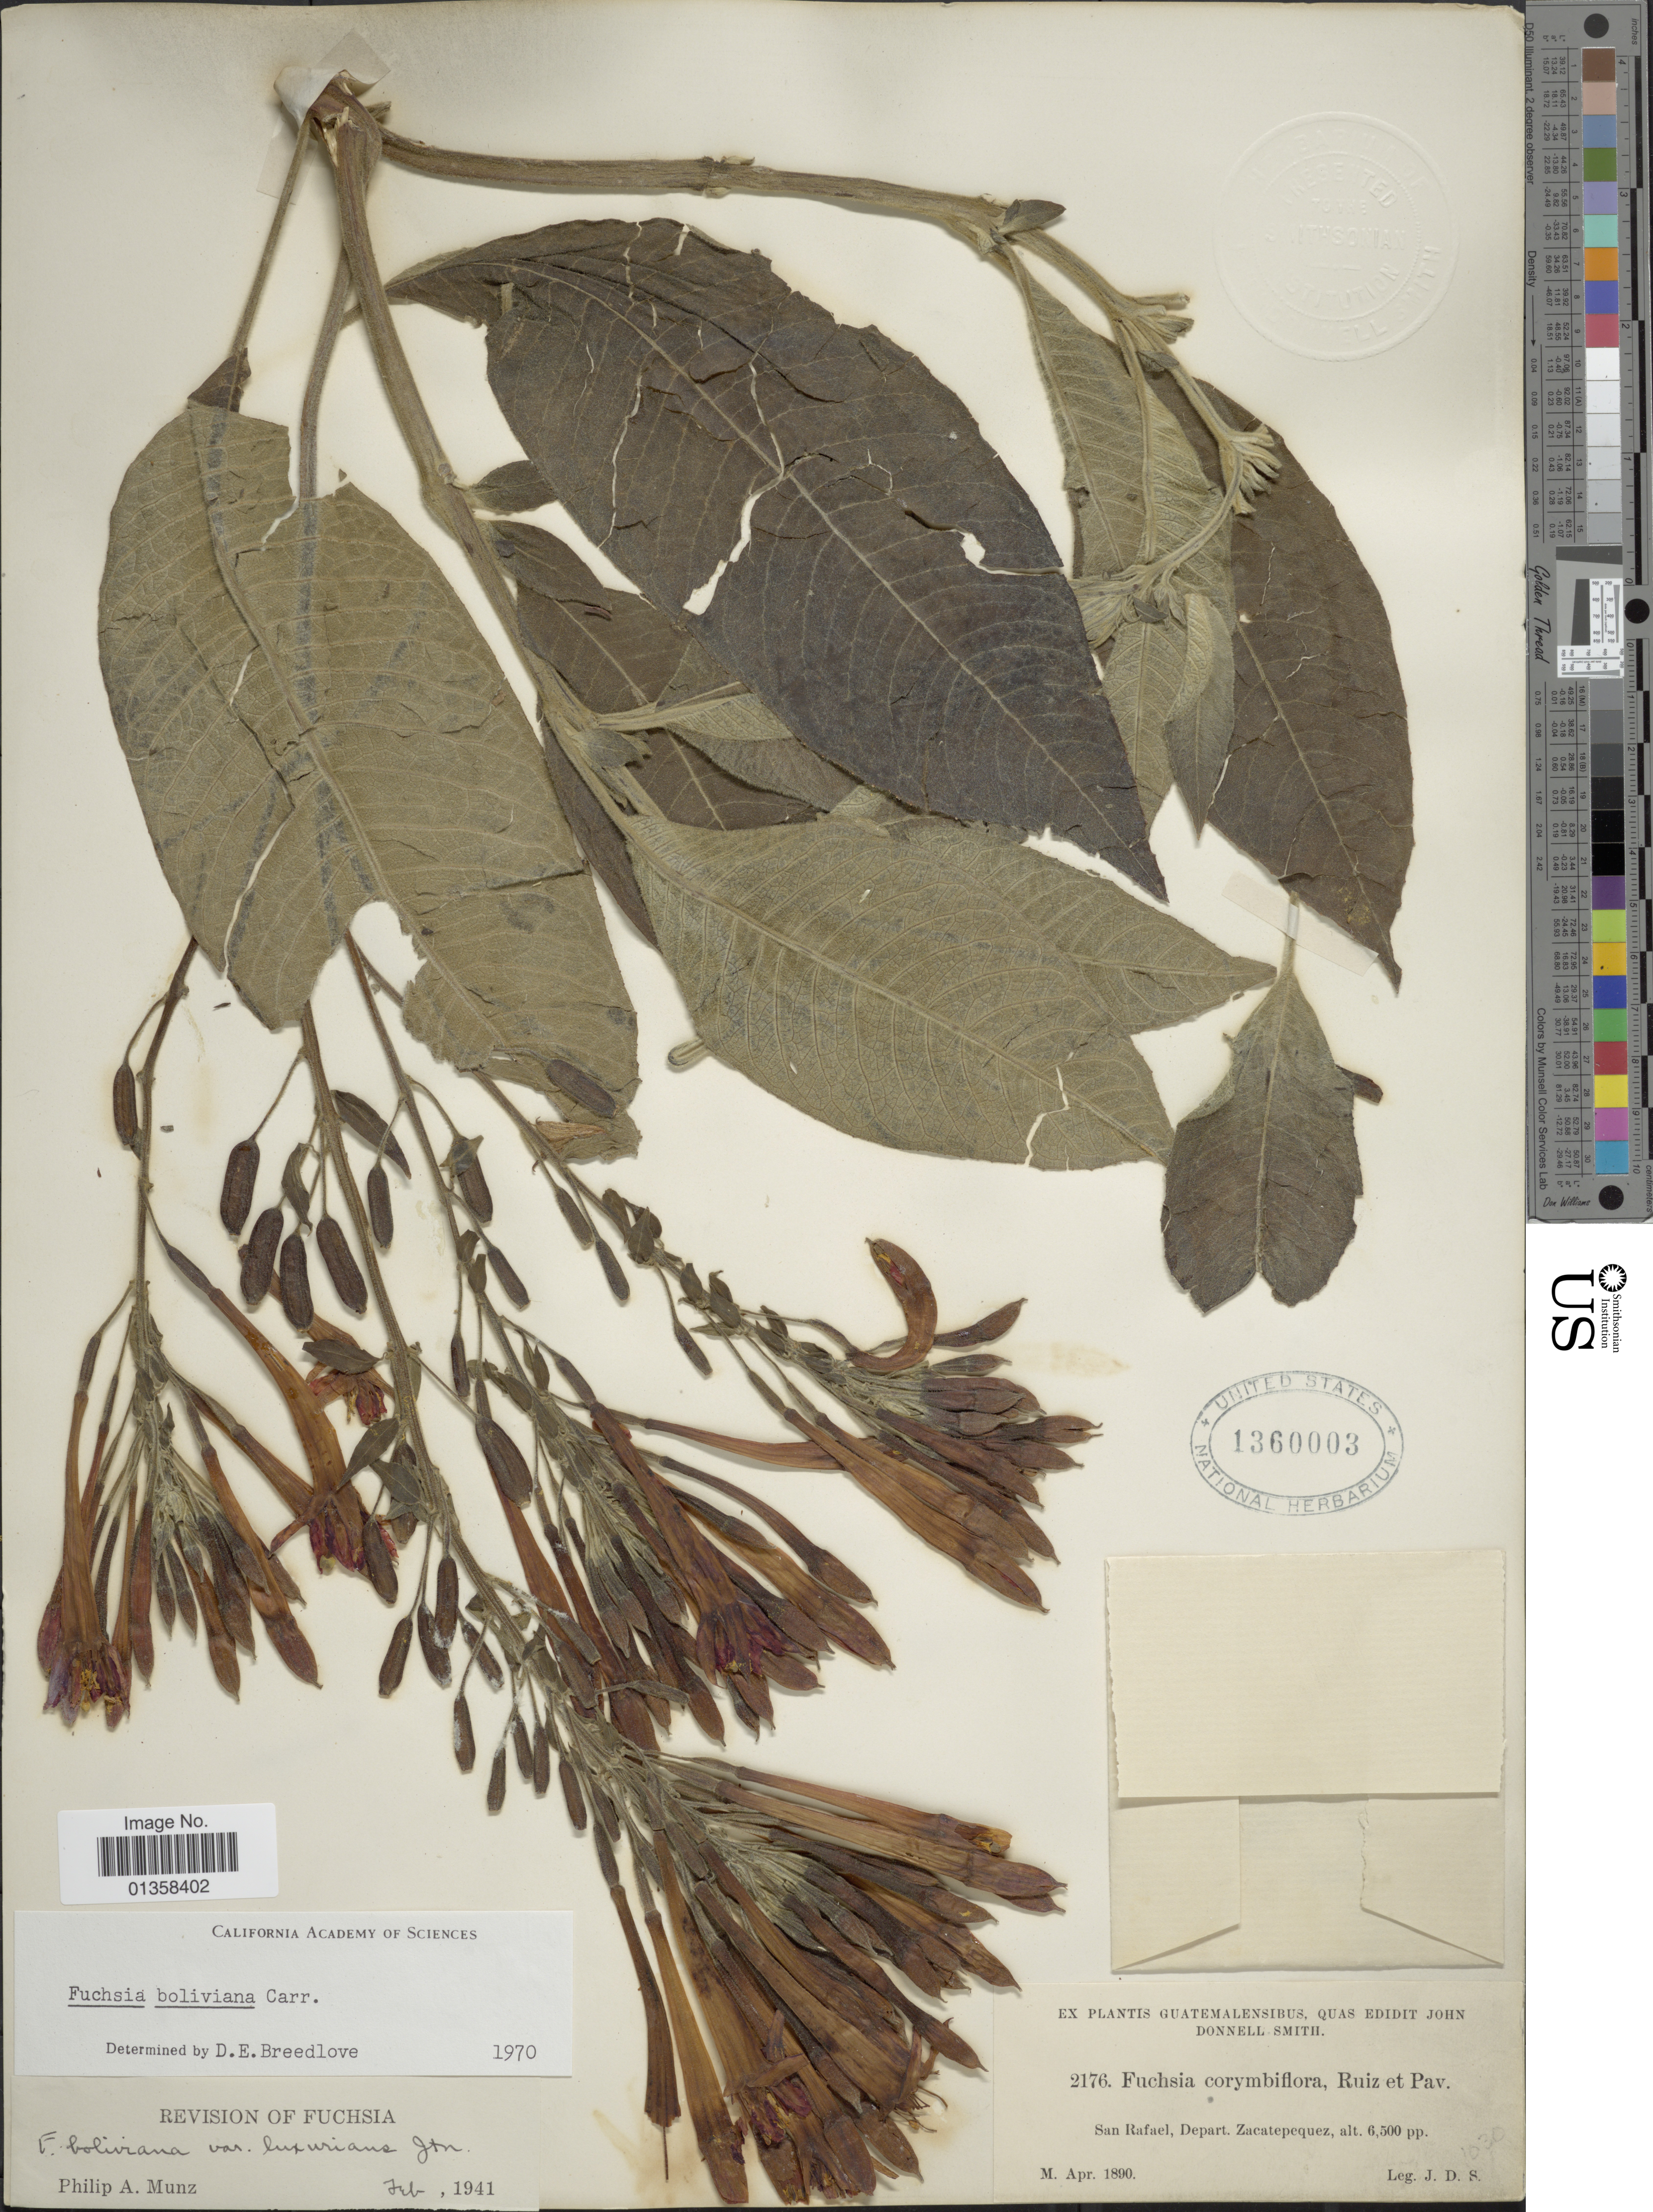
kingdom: Plantae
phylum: Tracheophyta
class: Magnoliopsida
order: Myrtales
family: Onagraceae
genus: Fuchsia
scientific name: Fuchsia boliviana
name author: Carrière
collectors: J. Donnell Smith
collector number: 2176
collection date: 1890-04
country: Guatemala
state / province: Sacatepéquez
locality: San Rafael, Depart. Zacatepequez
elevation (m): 1981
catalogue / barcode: US 1360003